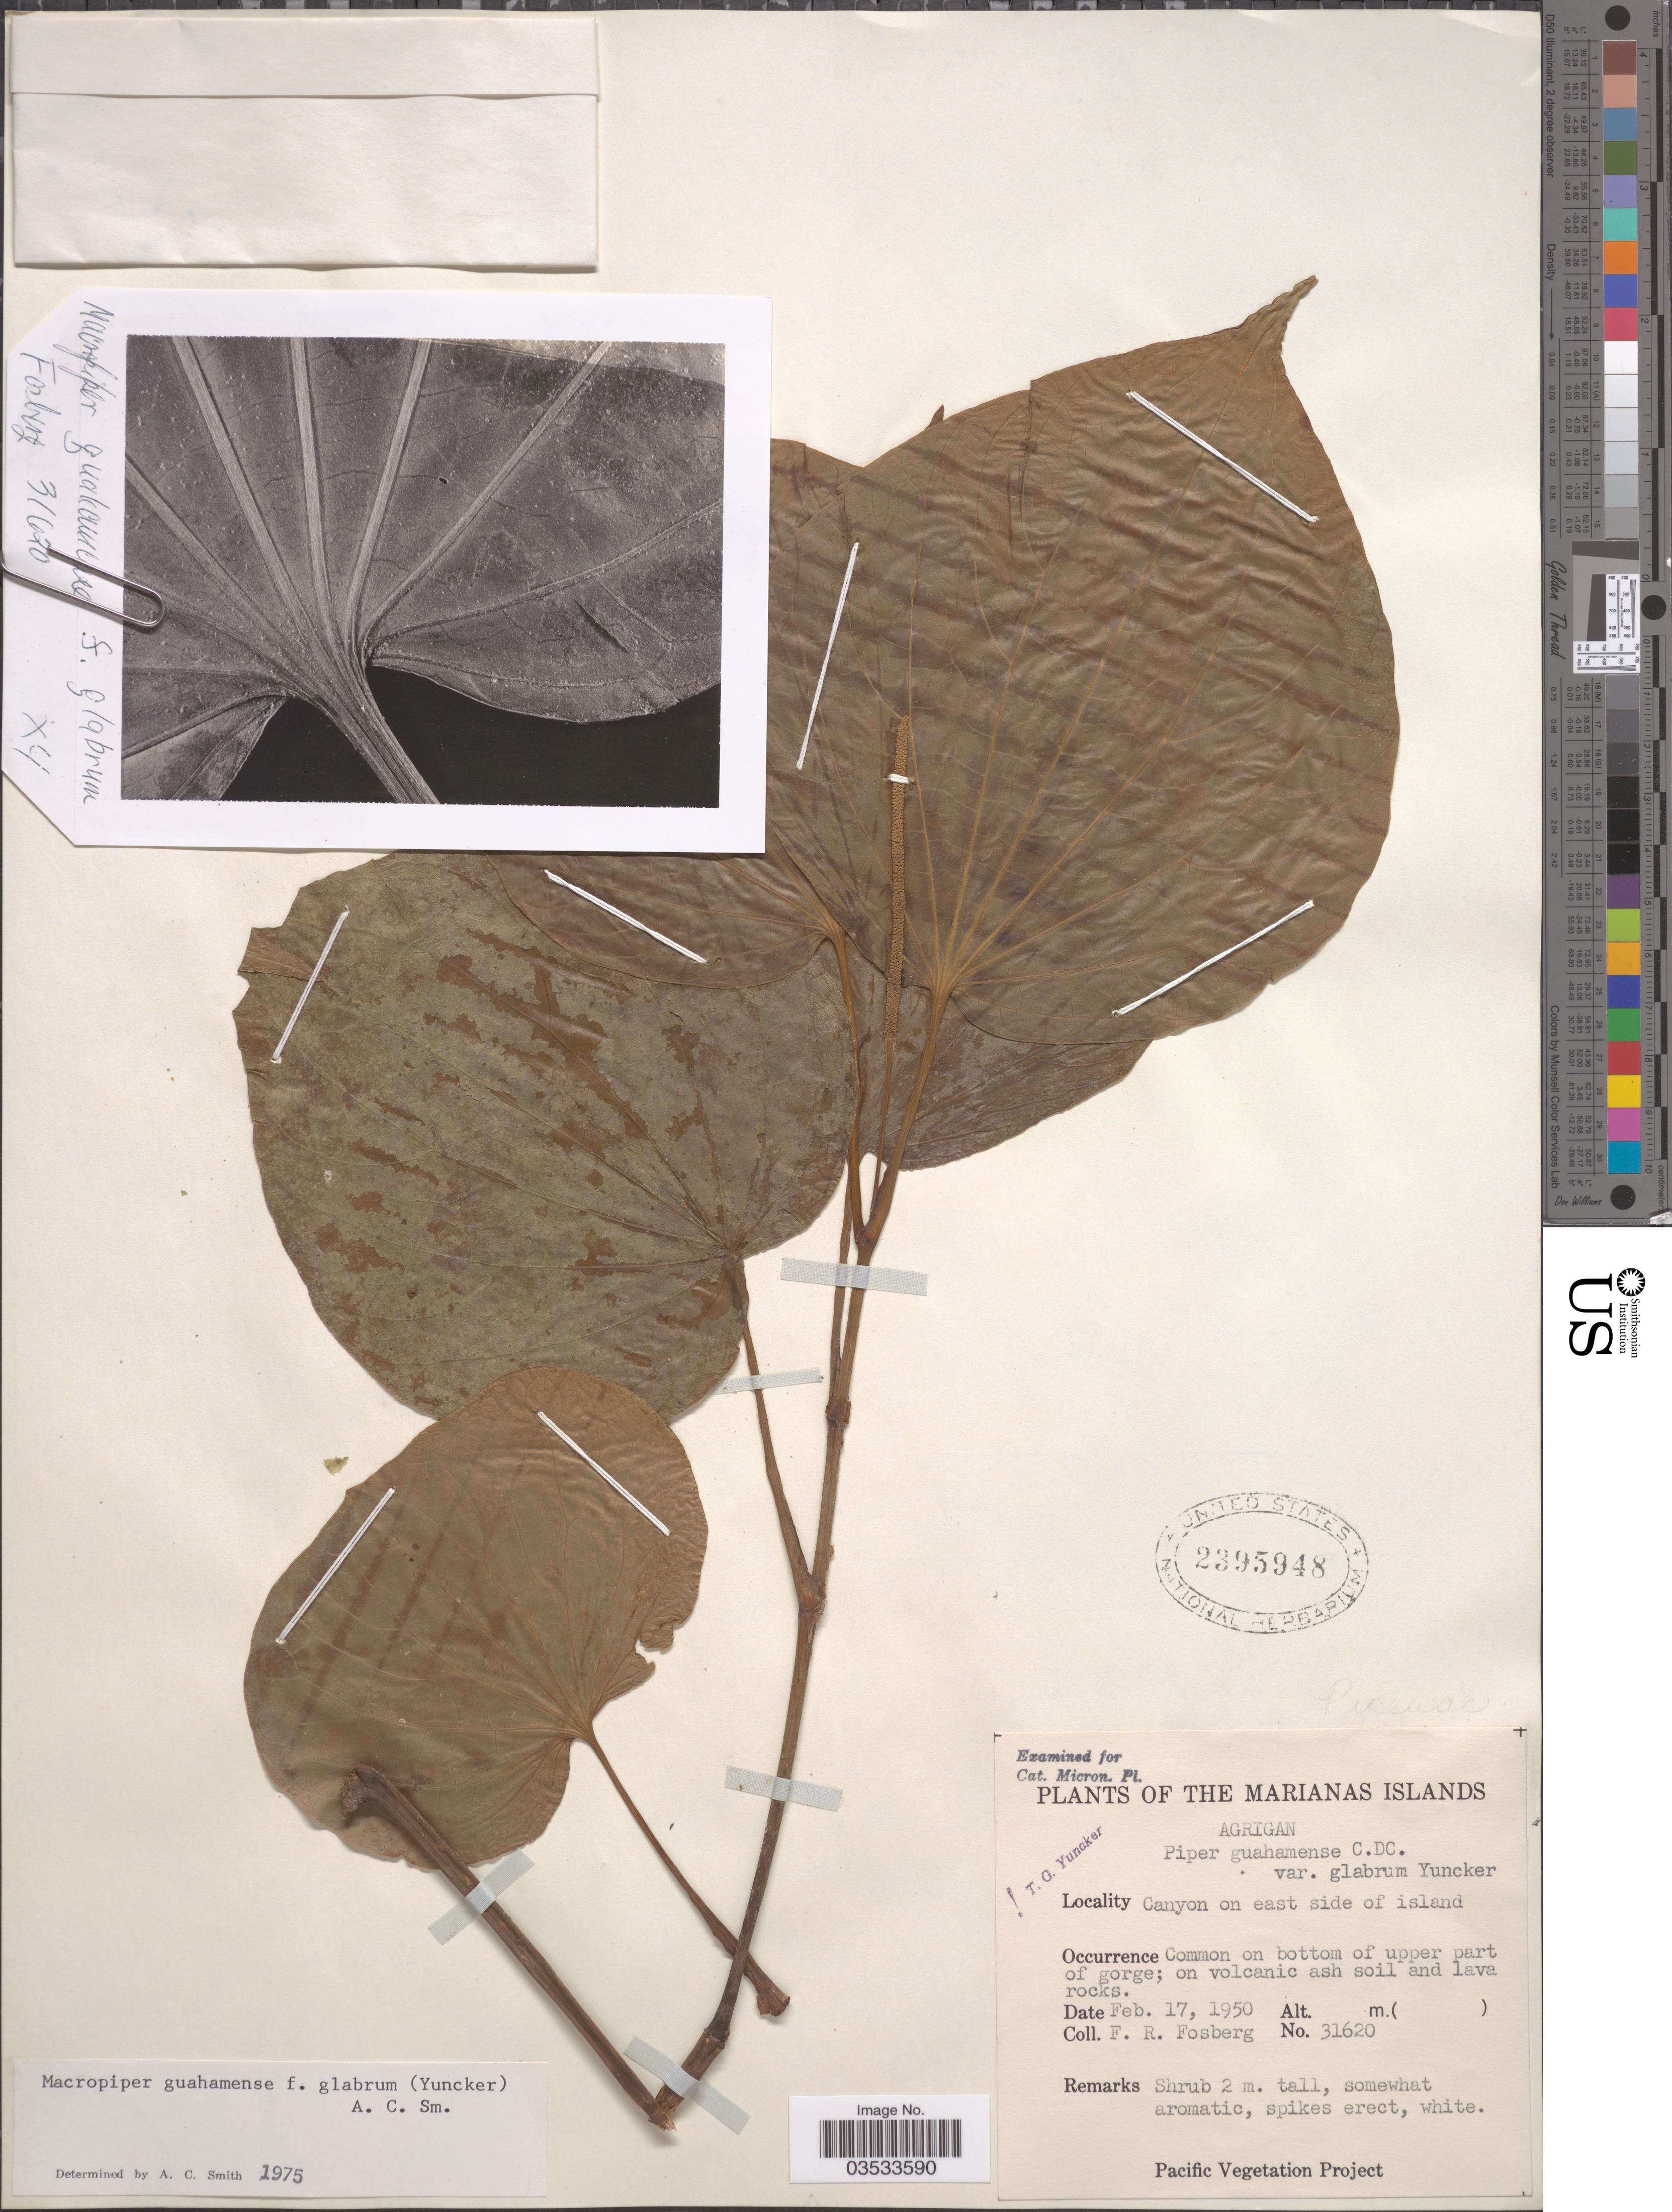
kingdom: Plantae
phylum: Tracheophyta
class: Magnoliopsida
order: Piperales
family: Piperaceae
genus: Piper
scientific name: Piper guahamense f. glabrum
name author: (Yunck.) A.C. Sm.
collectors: F. R. Fosberg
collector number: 31620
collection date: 1950-02-17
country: Northern Mariana Islands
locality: The Marianas Islands. Agrigan. Canyon on east side of island.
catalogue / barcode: US 2395948